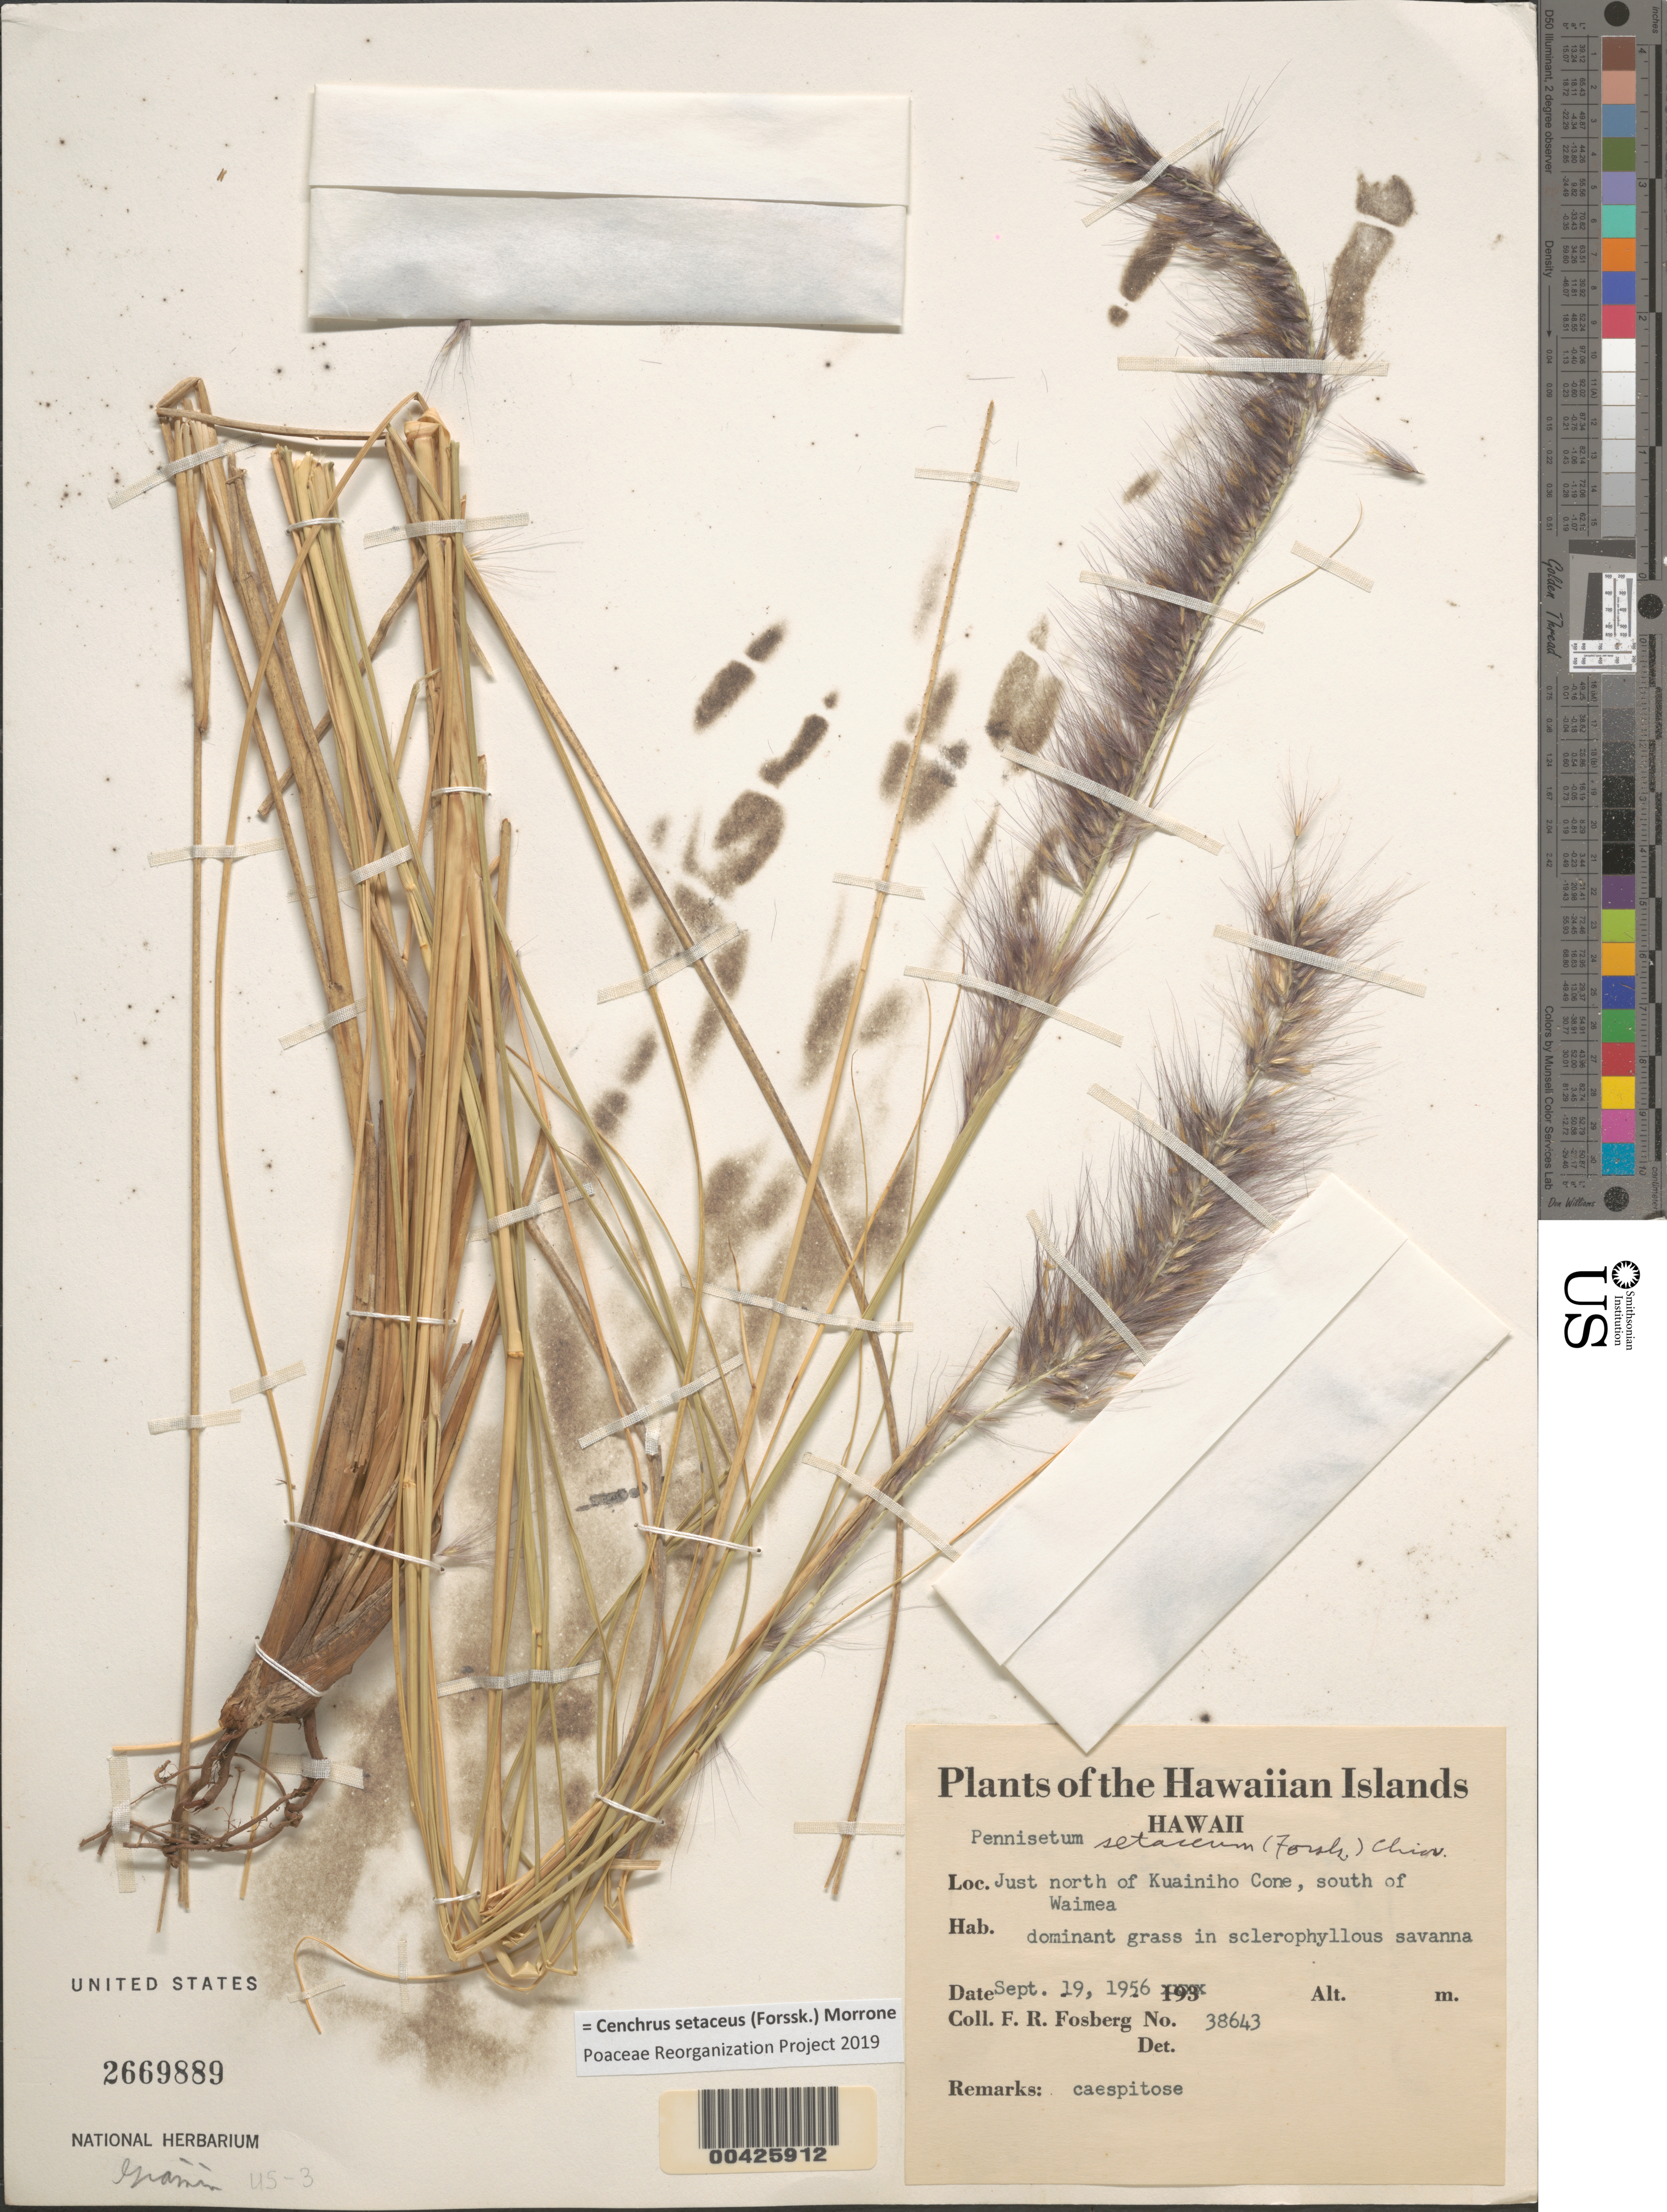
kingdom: Plantae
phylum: Tracheophyta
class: Liliopsida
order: Poales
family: Poaceae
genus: Cenchrus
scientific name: Cenchrus setaceus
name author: (Forssk.) Morrone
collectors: F. R. Fosberg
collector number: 38643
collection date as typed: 19 Sep 1956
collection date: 1956-09-19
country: United States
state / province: Hawaii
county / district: Hawaii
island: Hawaii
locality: Just N of Kuainiho Cone, S of Waimea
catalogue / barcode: US 2669889